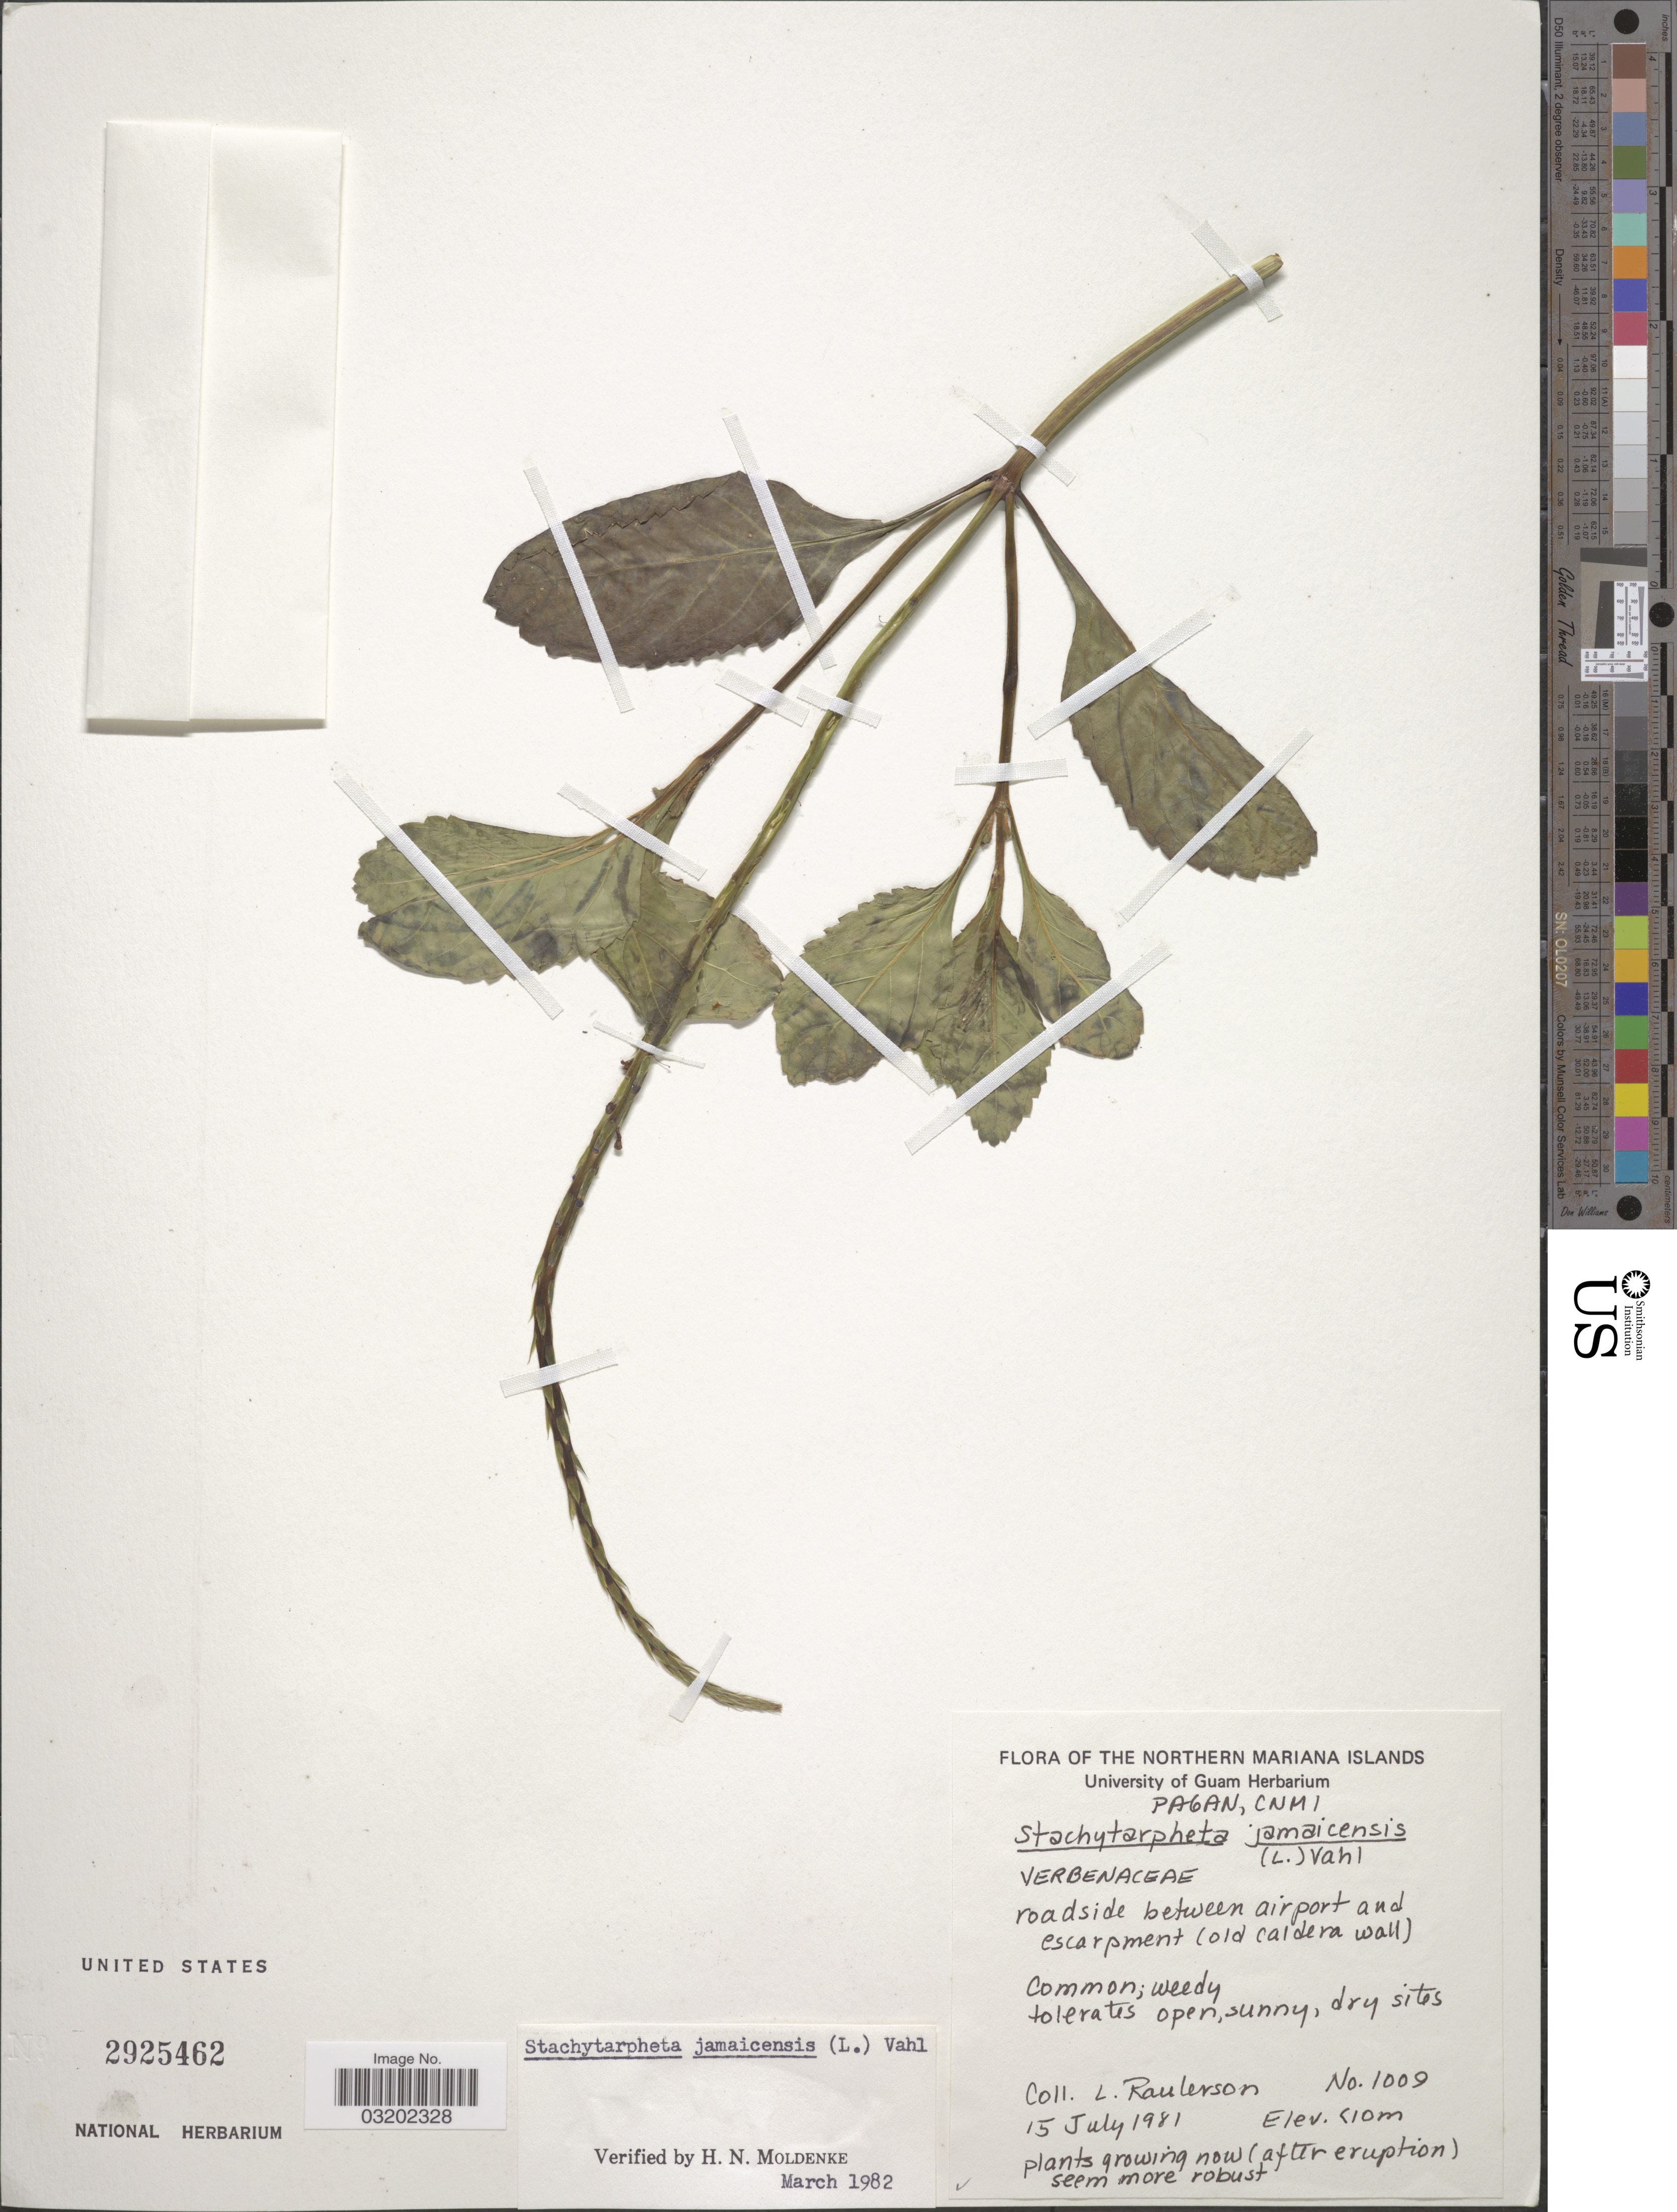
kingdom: Plantae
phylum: Tracheophyta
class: Magnoliopsida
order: Lamiales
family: Verbenaceae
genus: Stachytarpheta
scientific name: Stachytarpheta jamaicensis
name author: (L.) Vahl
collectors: L. Raulerson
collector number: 1009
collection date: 1981-07-15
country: Northern Mariana Islands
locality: Pagan, CNMI. Roadside between airport and escarpment (old caldera wall).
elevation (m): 10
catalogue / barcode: US 2925462